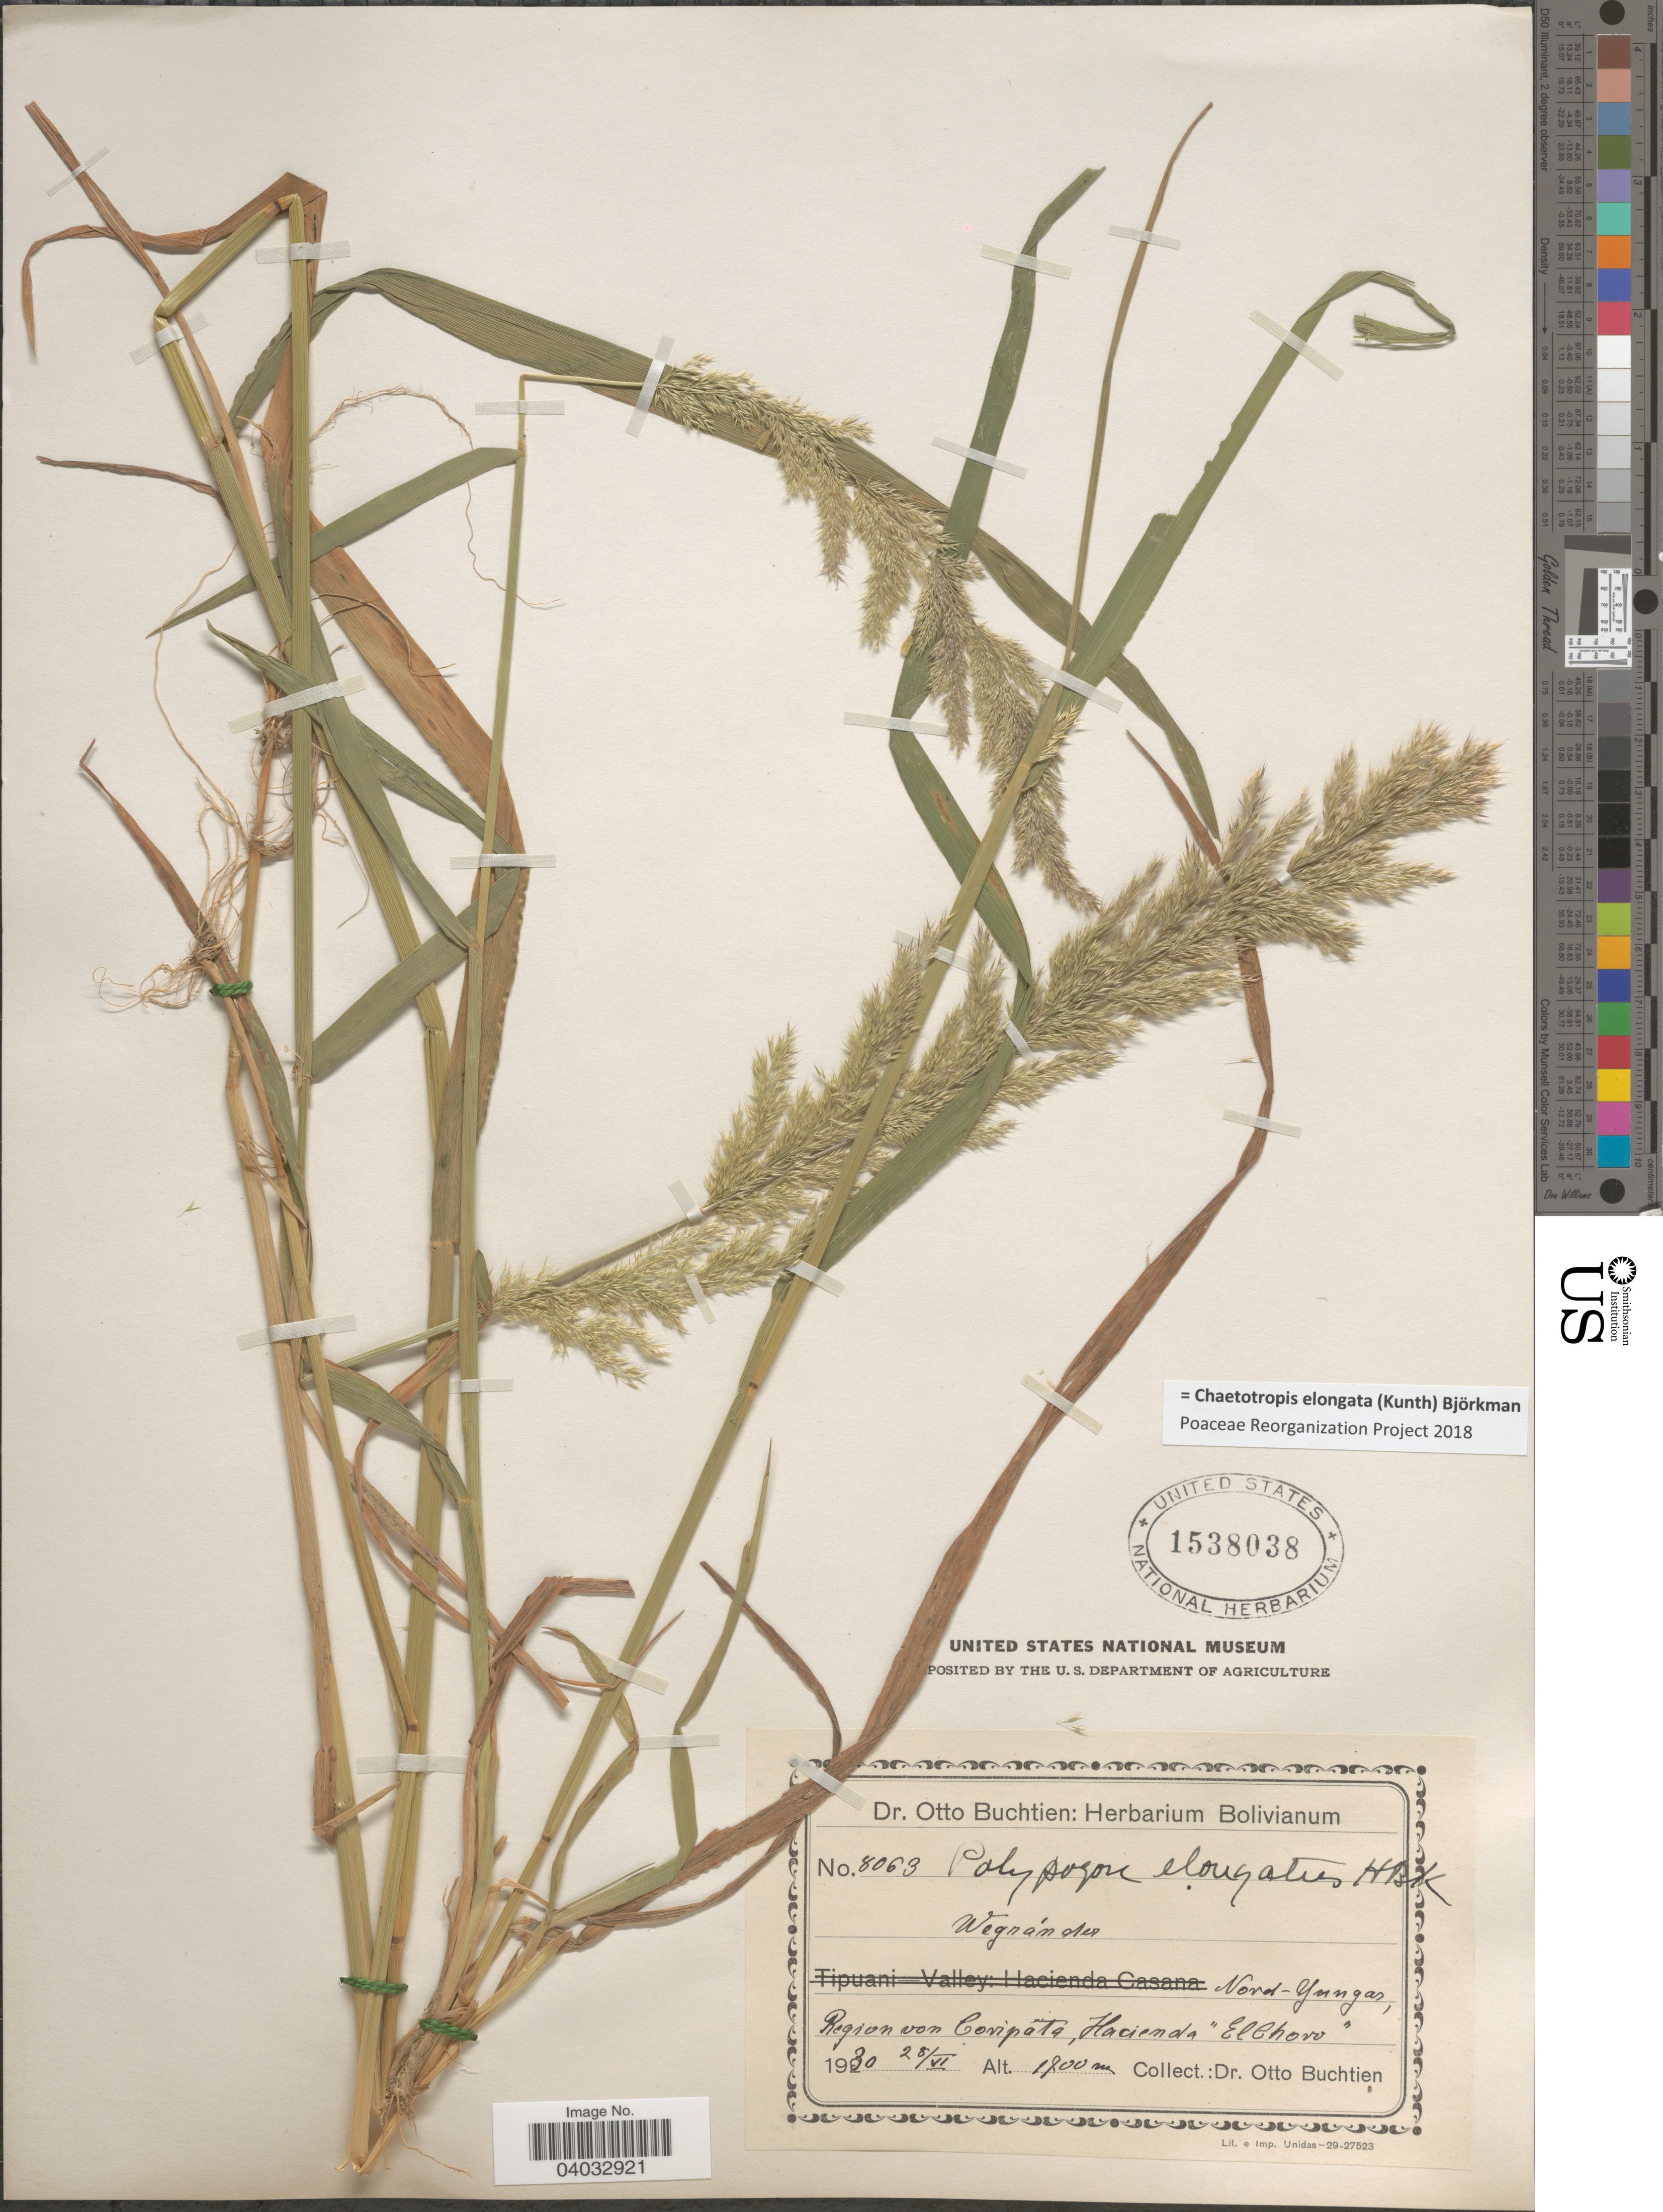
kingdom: Plantae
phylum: Tracheophyta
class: Liliopsida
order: Poales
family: Poaceae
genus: Chaetotropis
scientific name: Chaetotropis elongata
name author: (Kunth) Björkman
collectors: O. Buchtien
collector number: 8063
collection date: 1930-06-28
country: Bolivia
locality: Nord-Yungas, Region von Coripata, Hacienda "El Choro".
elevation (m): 1700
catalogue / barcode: US 1538038